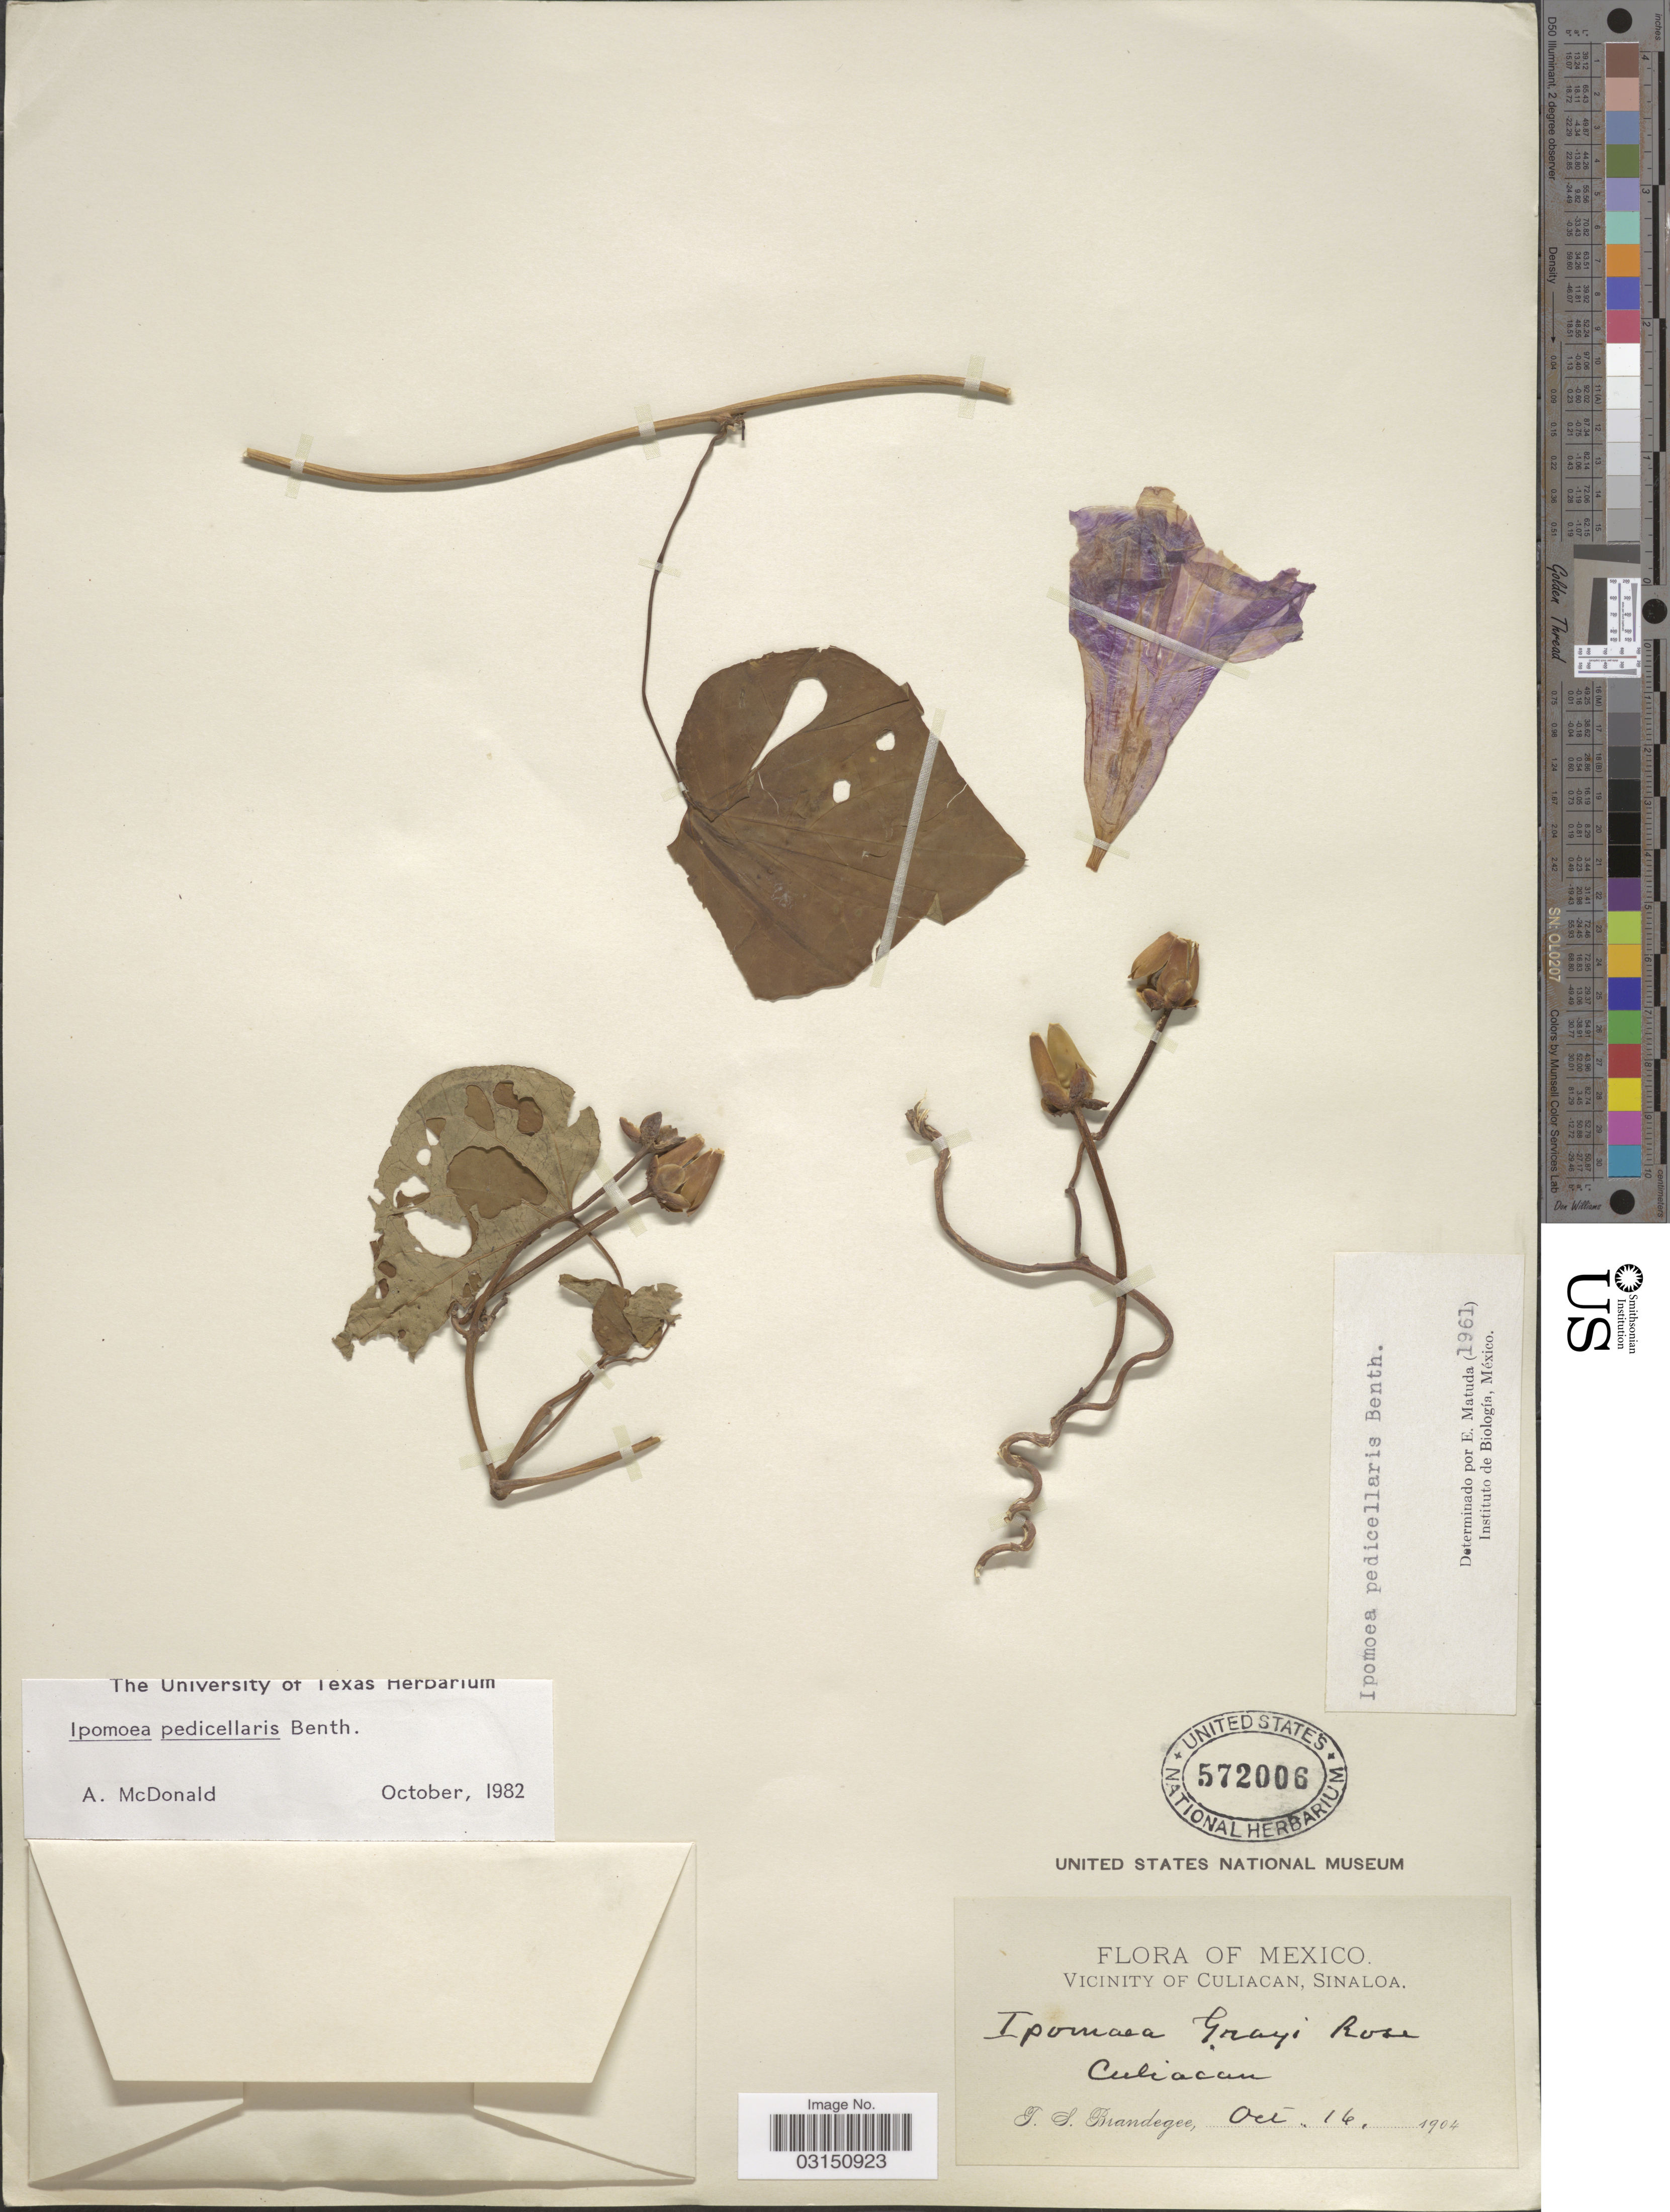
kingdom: Plantae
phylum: Tracheophyta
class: Magnoliopsida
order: Solanales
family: Convolvulaceae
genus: Ipomoea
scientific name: Ipomoea pedicellaris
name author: Benth.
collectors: T. S. Brandegee (herbarium)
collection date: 1904-10-16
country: Mexico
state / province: Sinaloa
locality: Vicinity of Culiacan. Culiacan.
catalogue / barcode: US 572006